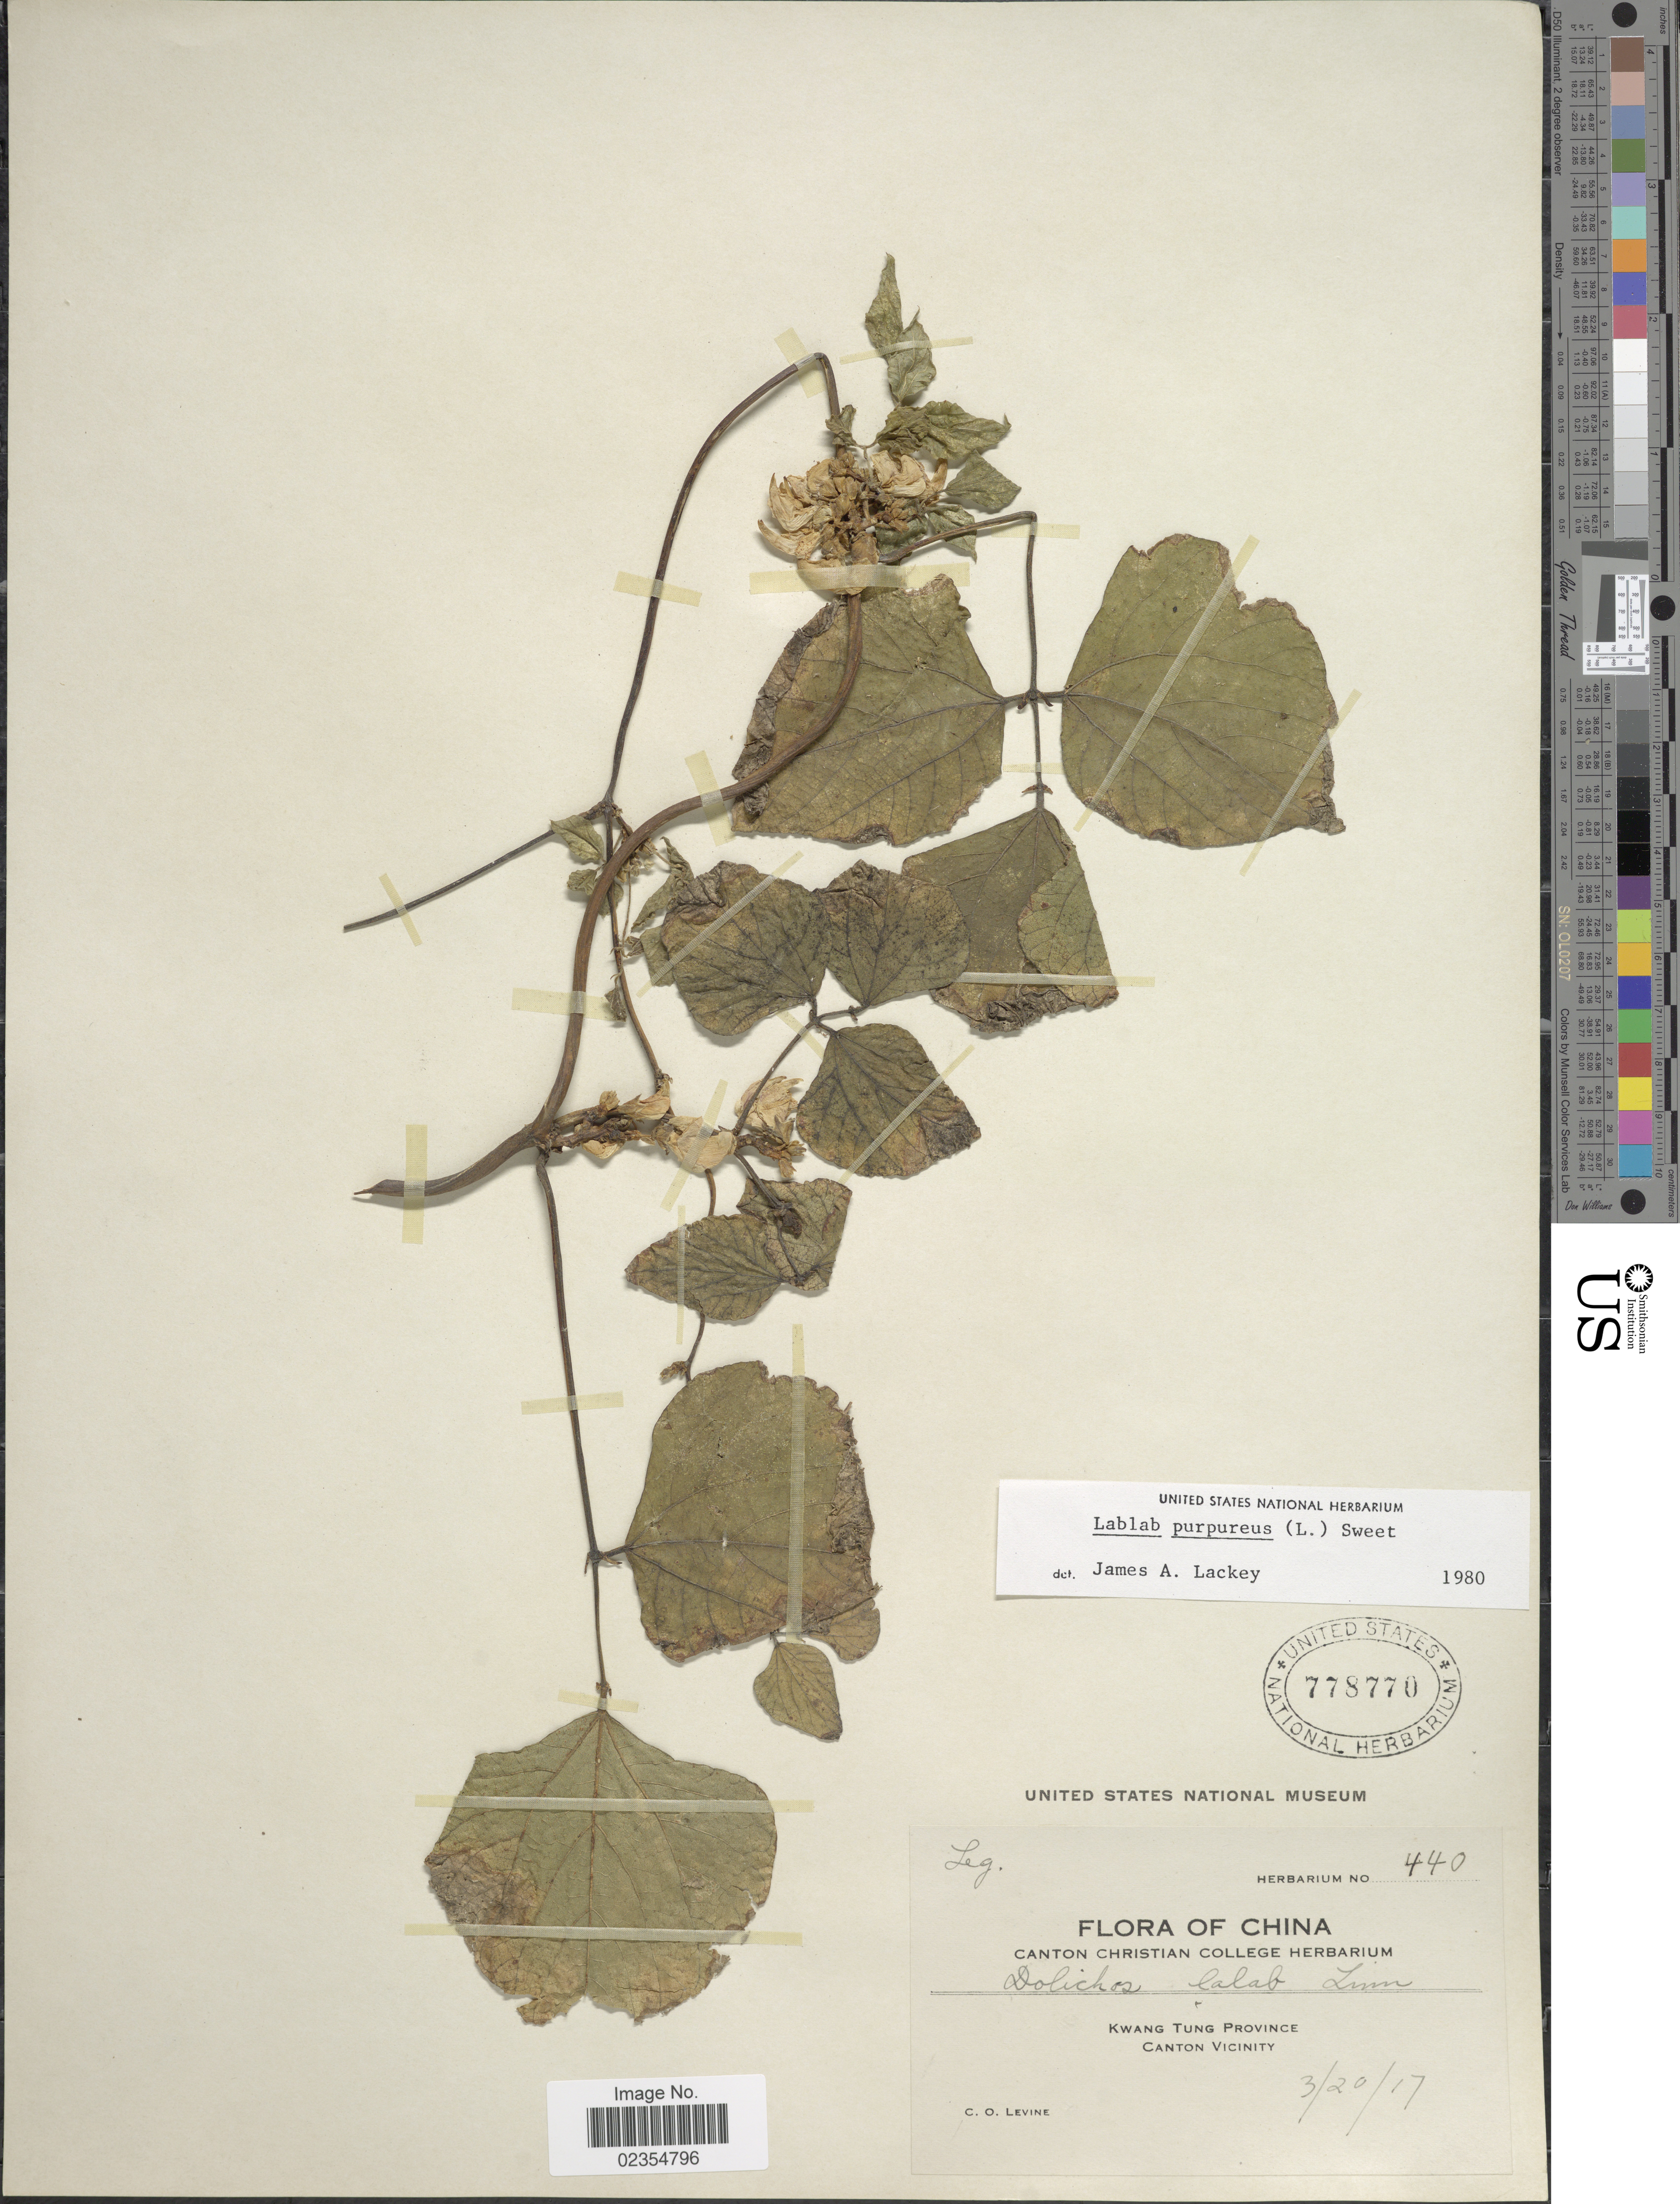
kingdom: Plantae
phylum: Tracheophyta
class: Magnoliopsida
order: Fabales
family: Fabaceae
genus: Lablab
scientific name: Lablab purpureus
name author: (L.) Sweet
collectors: C. O. Levine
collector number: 440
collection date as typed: Transcribed d/m/y: 20/3/17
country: China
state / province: Guangdong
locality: Kwang Tung Province, Canton Vicinity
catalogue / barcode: US 778770